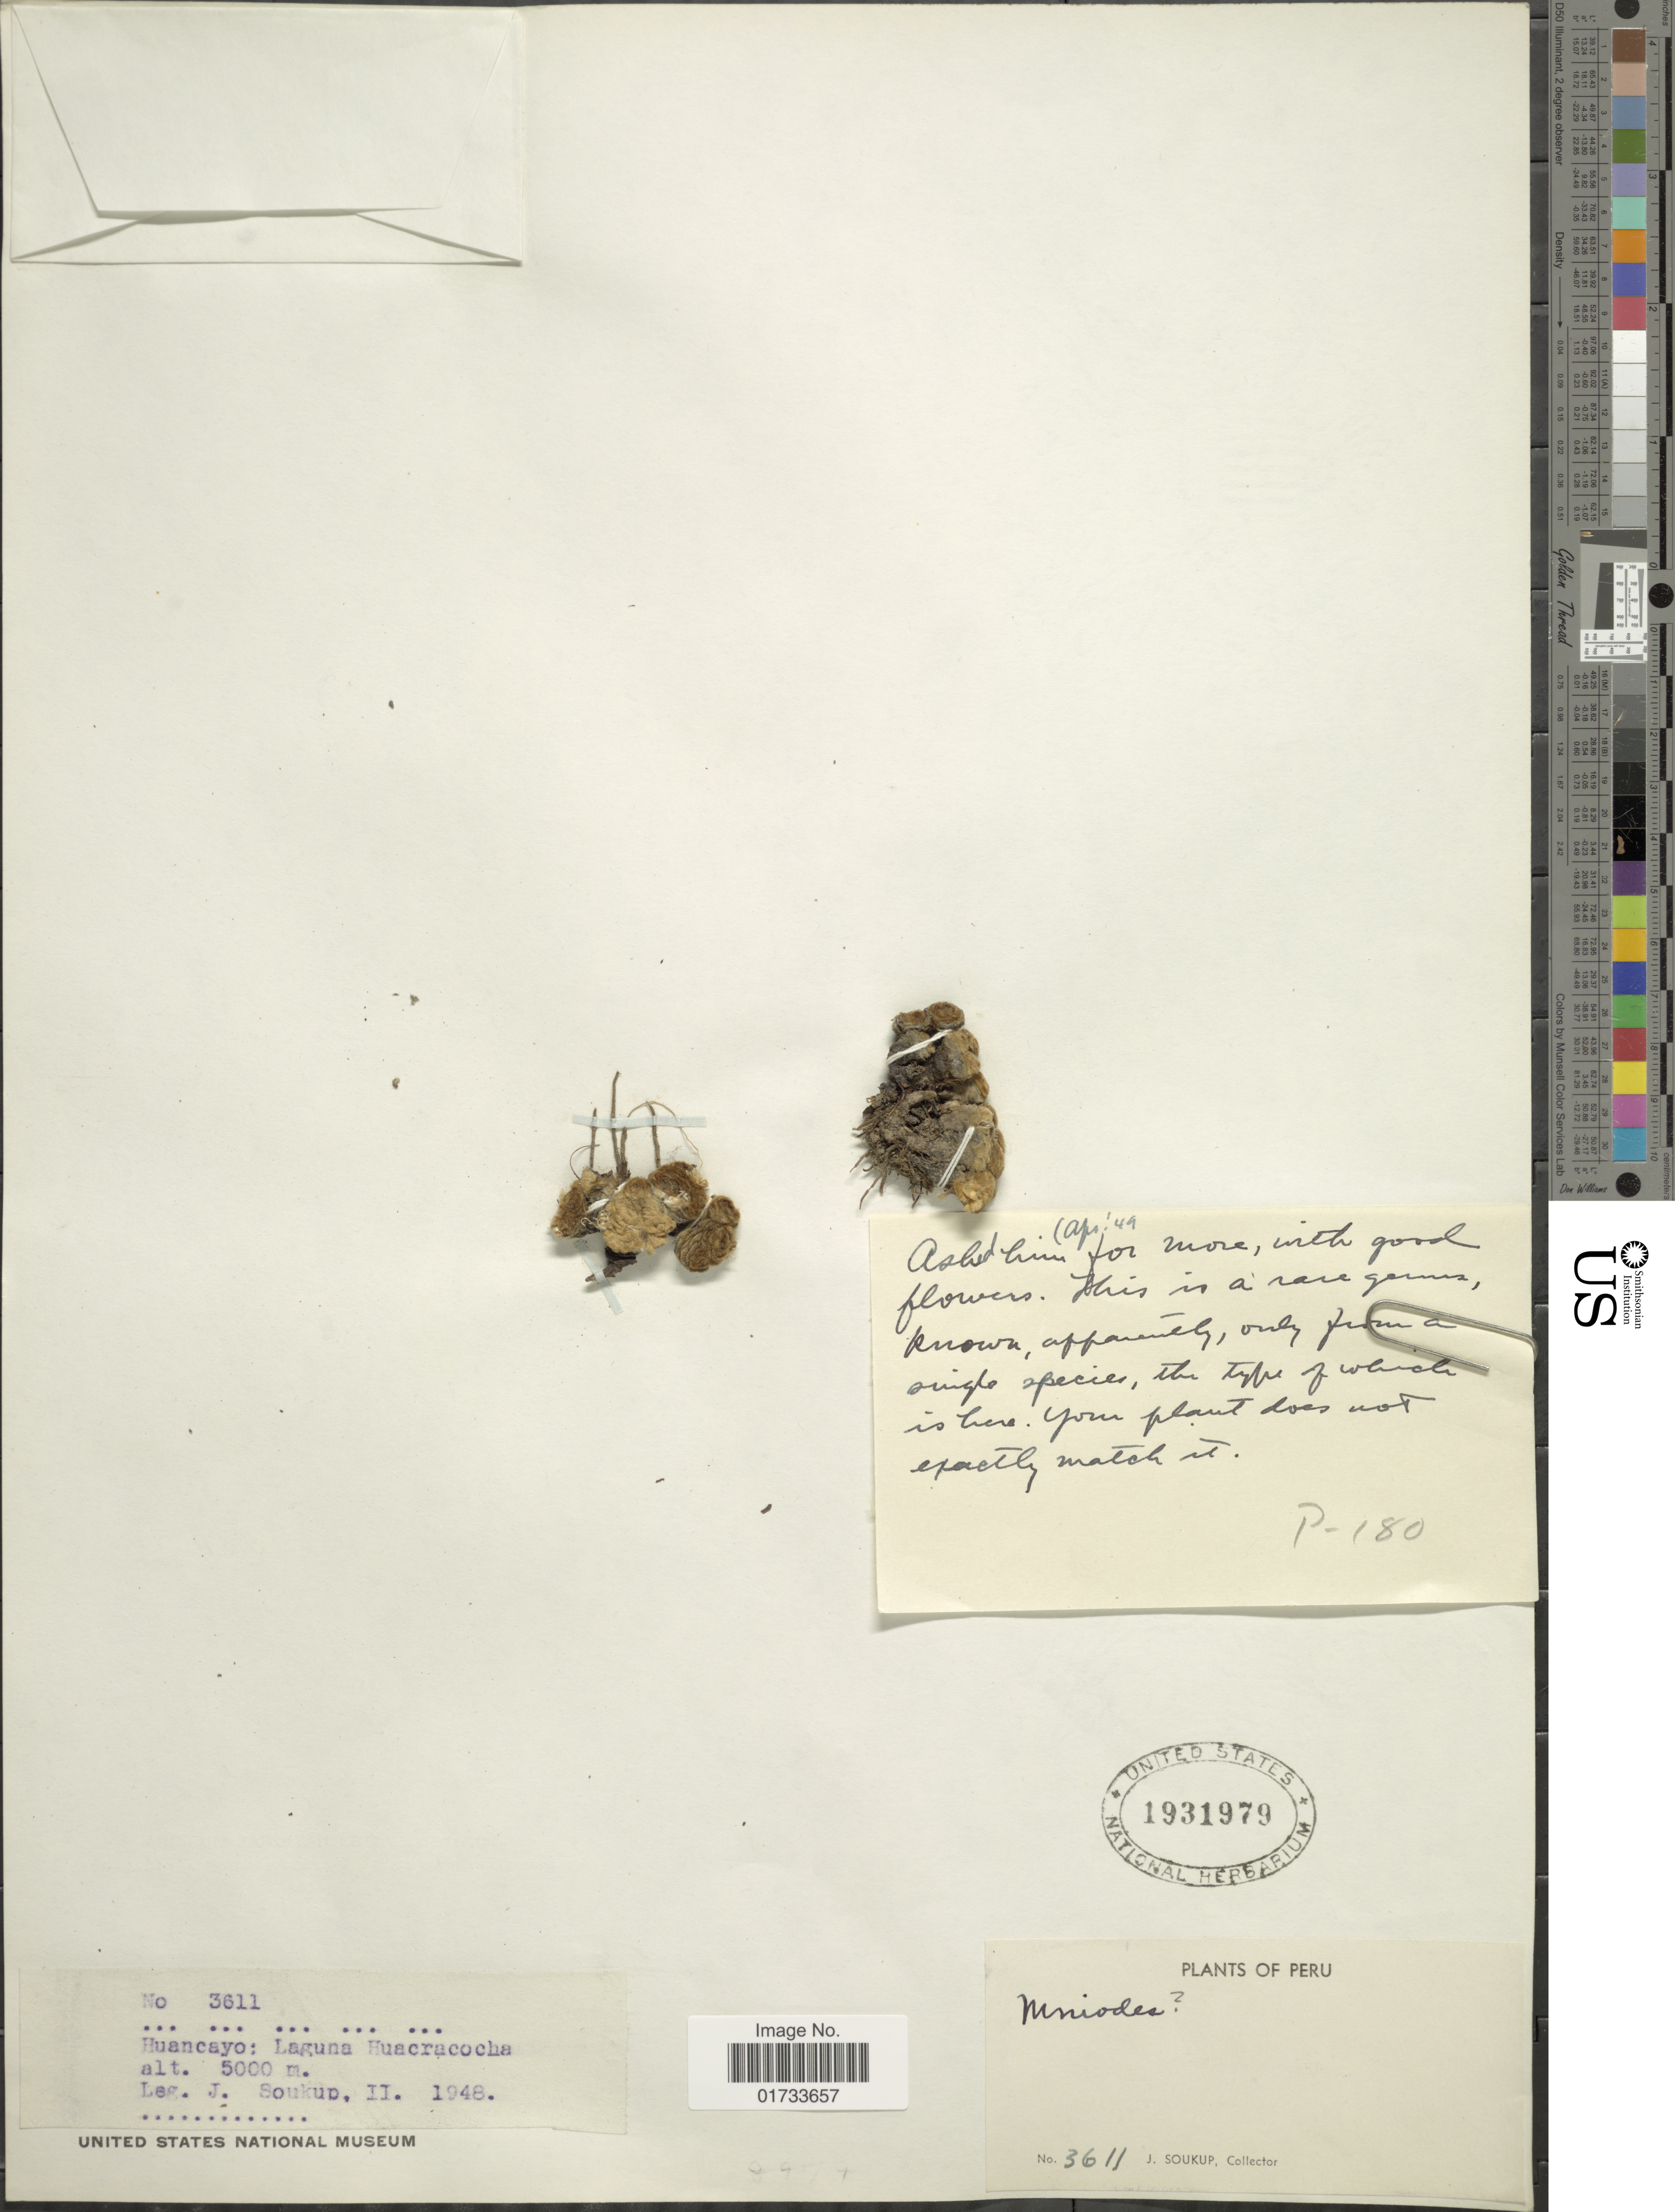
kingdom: Plantae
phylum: Tracheophyta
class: Magnoliopsida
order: Asterales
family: Asteraceae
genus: Mniodes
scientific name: Mniodes andina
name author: (A. Gray) A. Gray ex Hook. f. & A.B. Jacks.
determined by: Dillon, M. O.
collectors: J. Soukup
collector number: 3611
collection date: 1948-02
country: Peru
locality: Huancayo: Lagfuna Huacracocha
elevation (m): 5000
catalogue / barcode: US 1931979